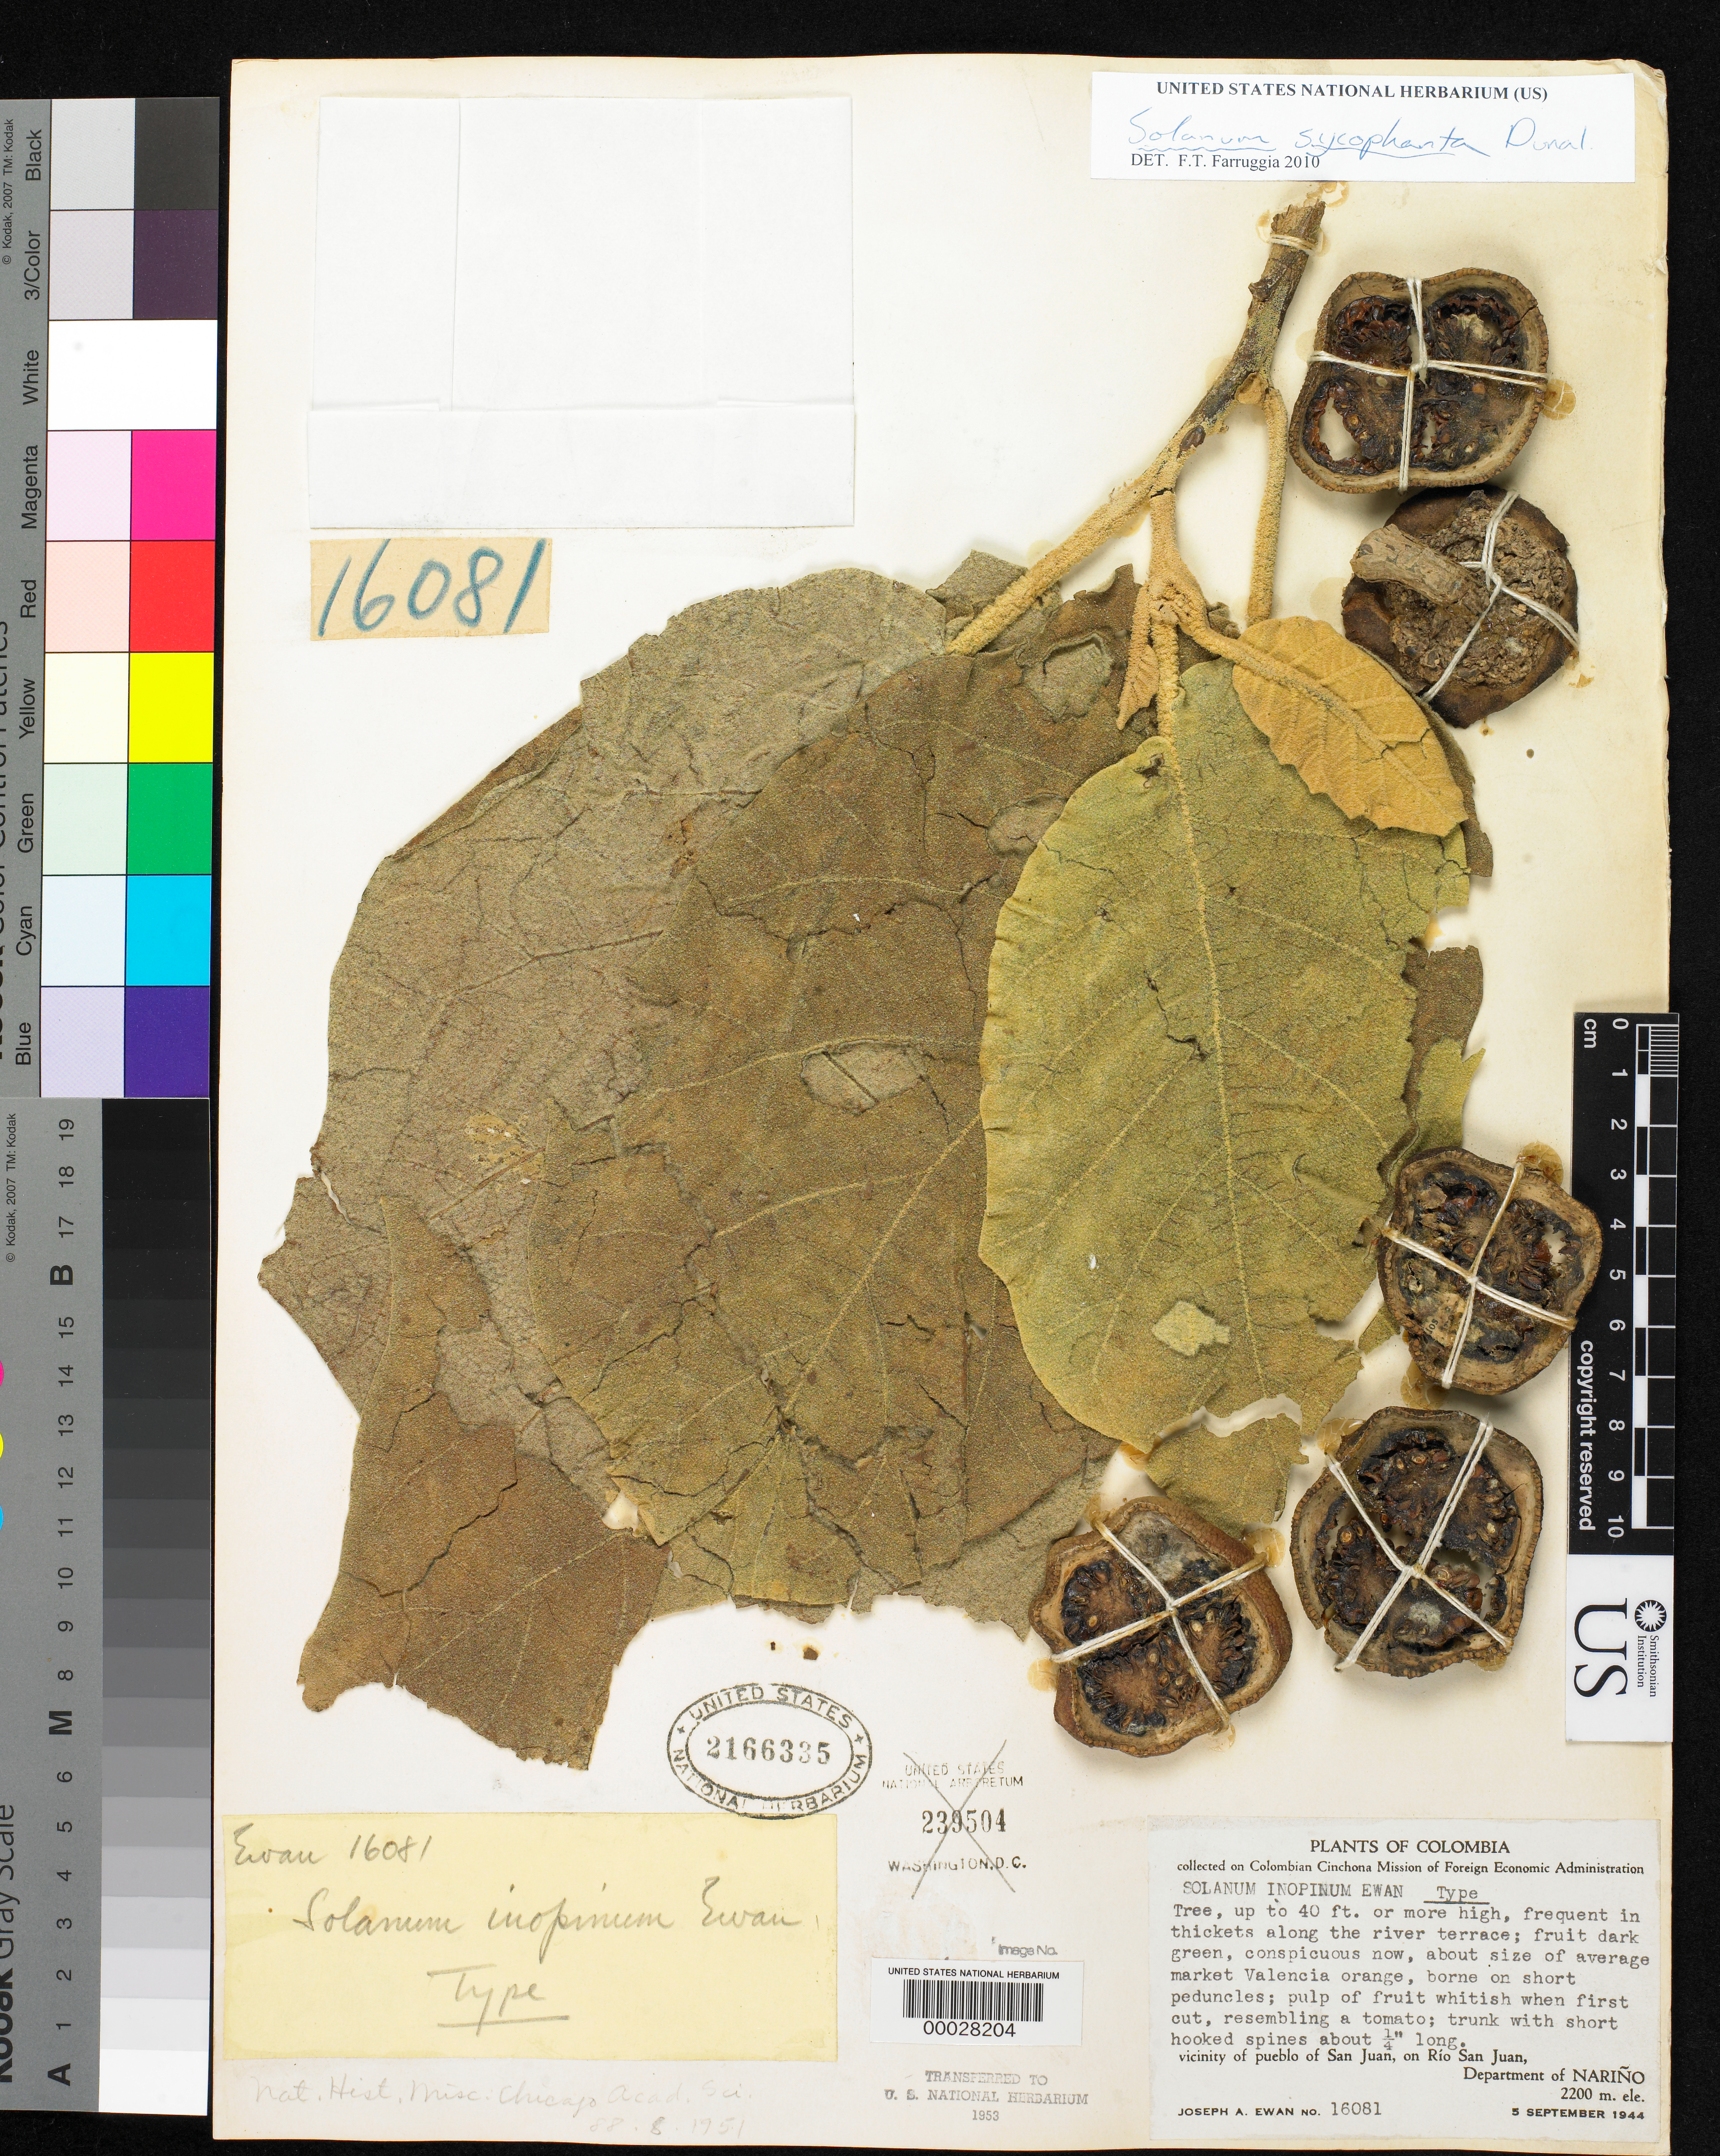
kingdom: Plantae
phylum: Tracheophyta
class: Magnoliopsida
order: Solanales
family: Solanaceae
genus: Solanum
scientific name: Solanum inopinum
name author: Ewan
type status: Holotype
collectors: J. A. Ewan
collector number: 16081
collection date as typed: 05 Sep 1944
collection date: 1944-09-05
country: Colombia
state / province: Nariño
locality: San Juan, Rio San Juan.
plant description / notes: One of two specimens ex United States National Arboretum.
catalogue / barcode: US 2166335